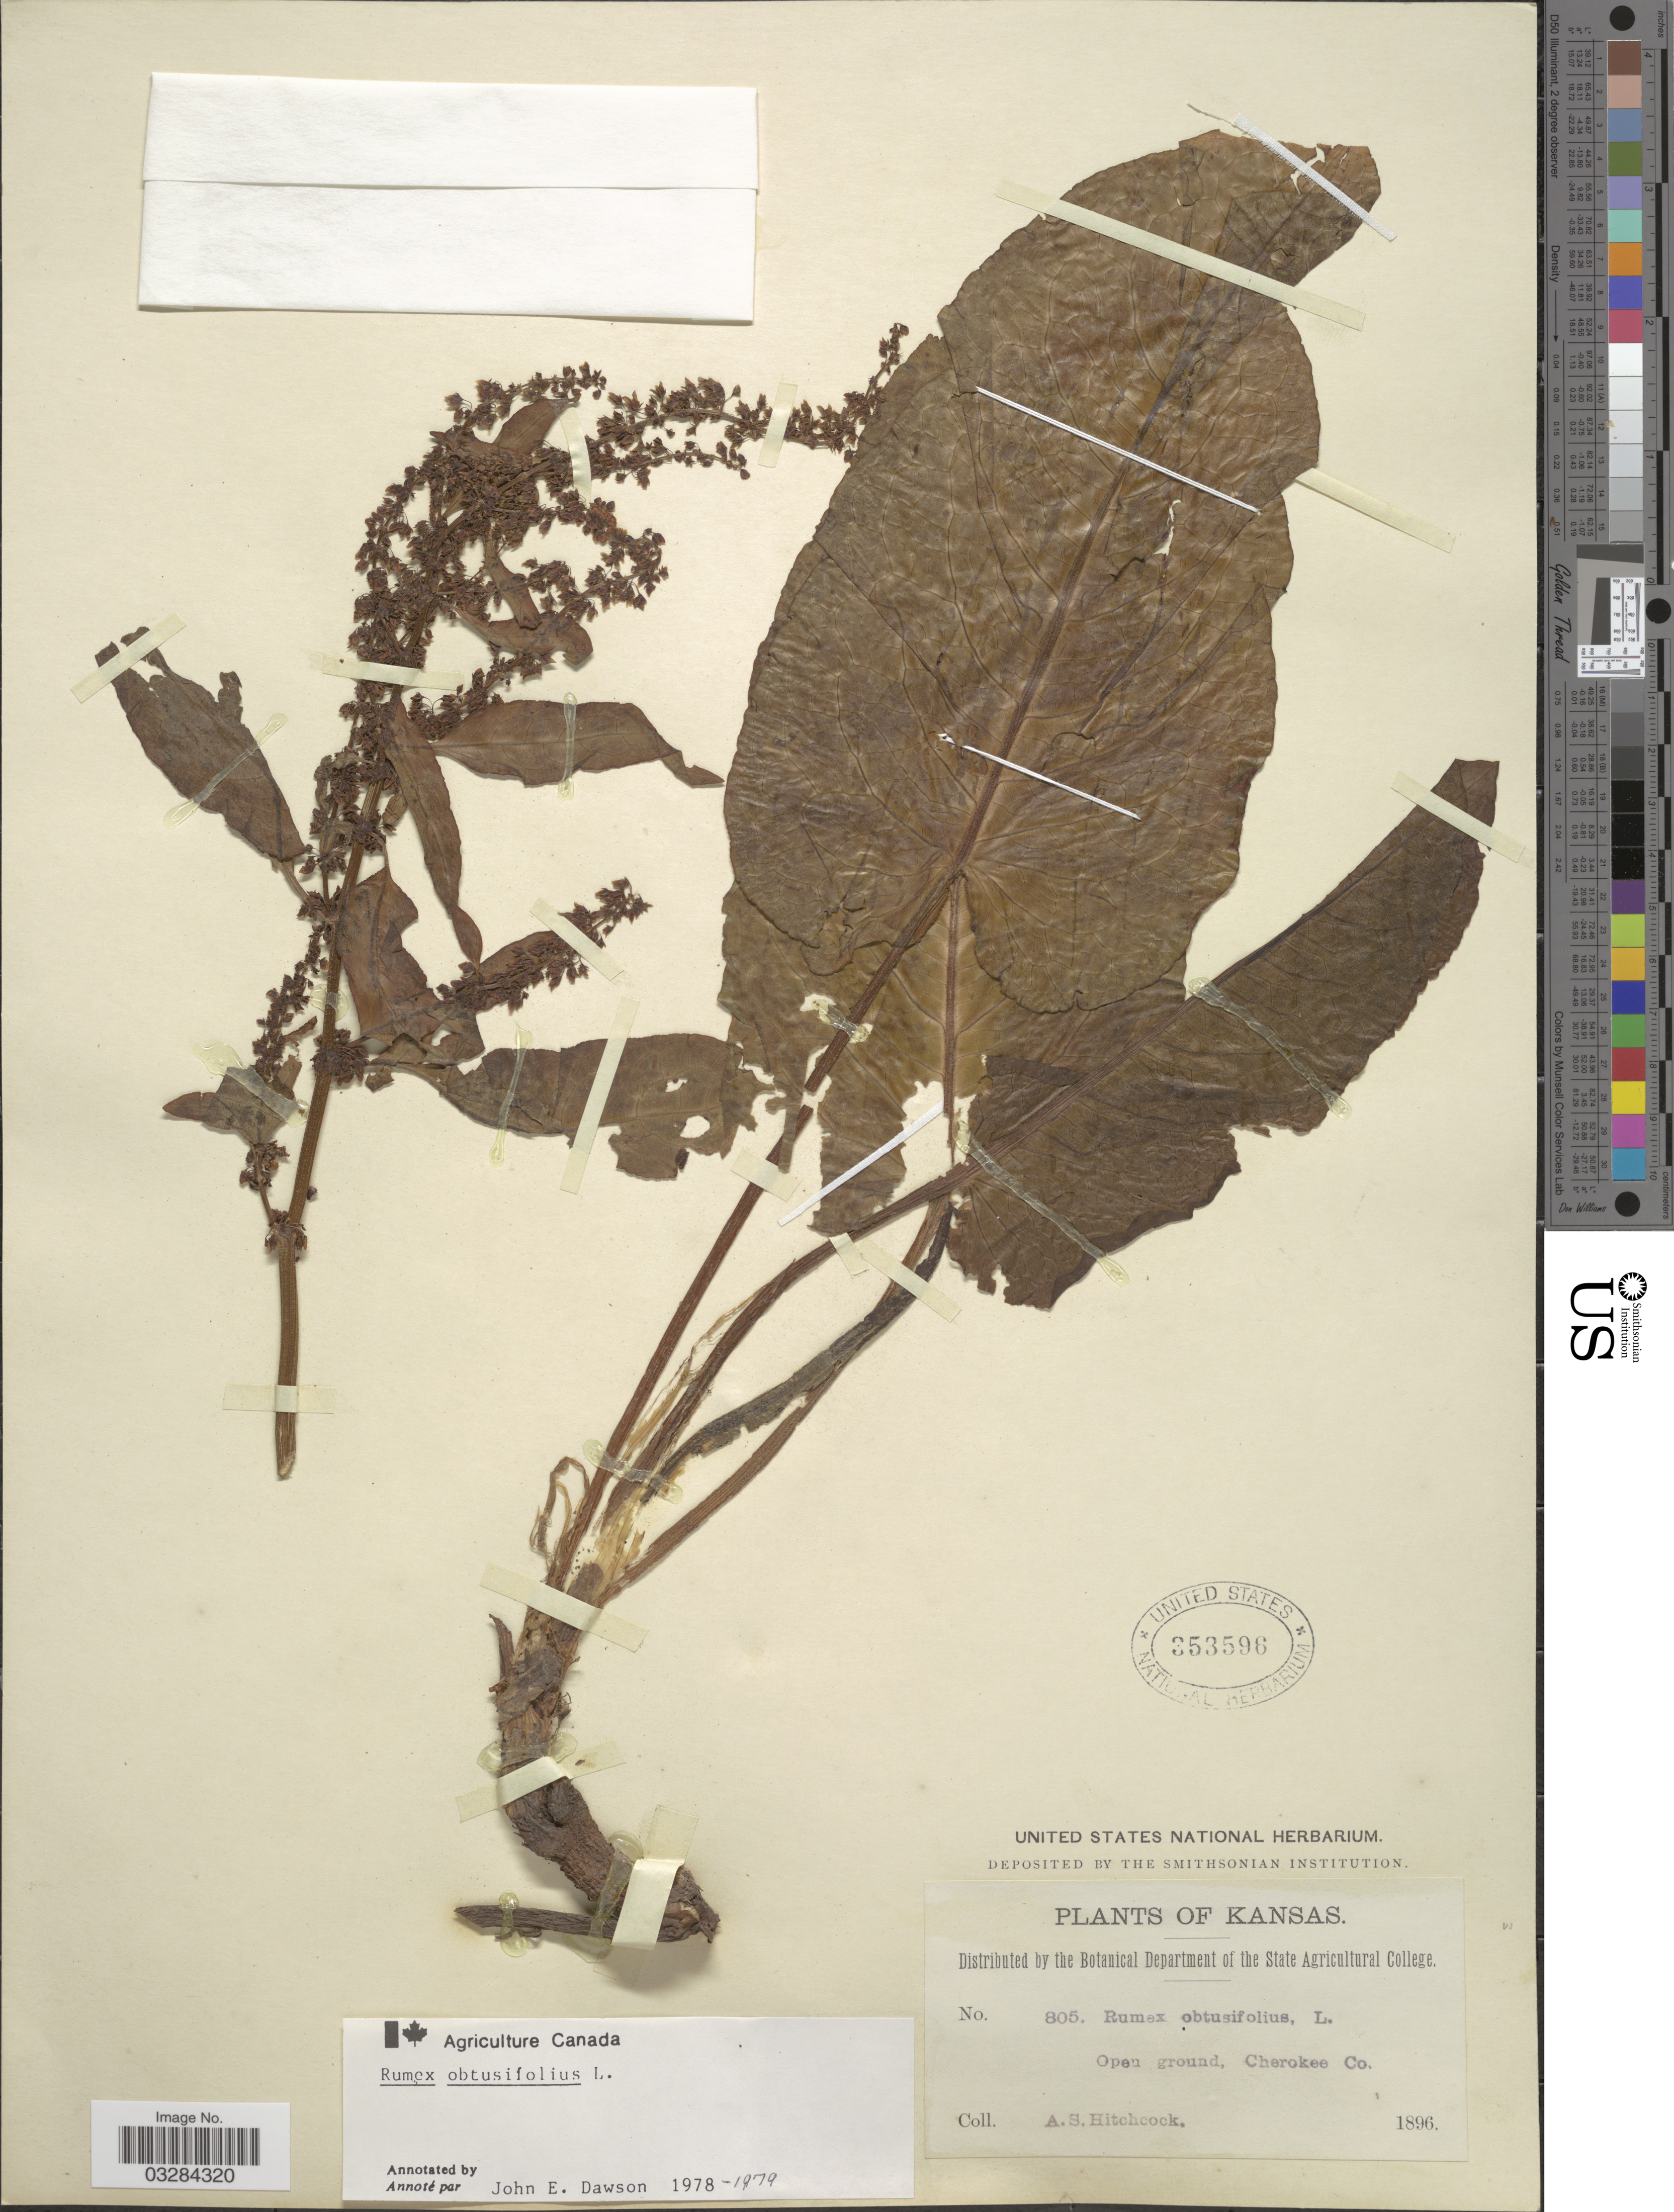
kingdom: Plantae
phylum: Tracheophyta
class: Magnoliopsida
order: Caryophyllales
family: Polygonaceae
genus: Rumex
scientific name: Rumex obtusifolius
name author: L.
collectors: A. S. Hitchcock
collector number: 805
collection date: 1896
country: United States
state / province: Kansas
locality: Open ground, Cherokee Co.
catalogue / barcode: US 353596